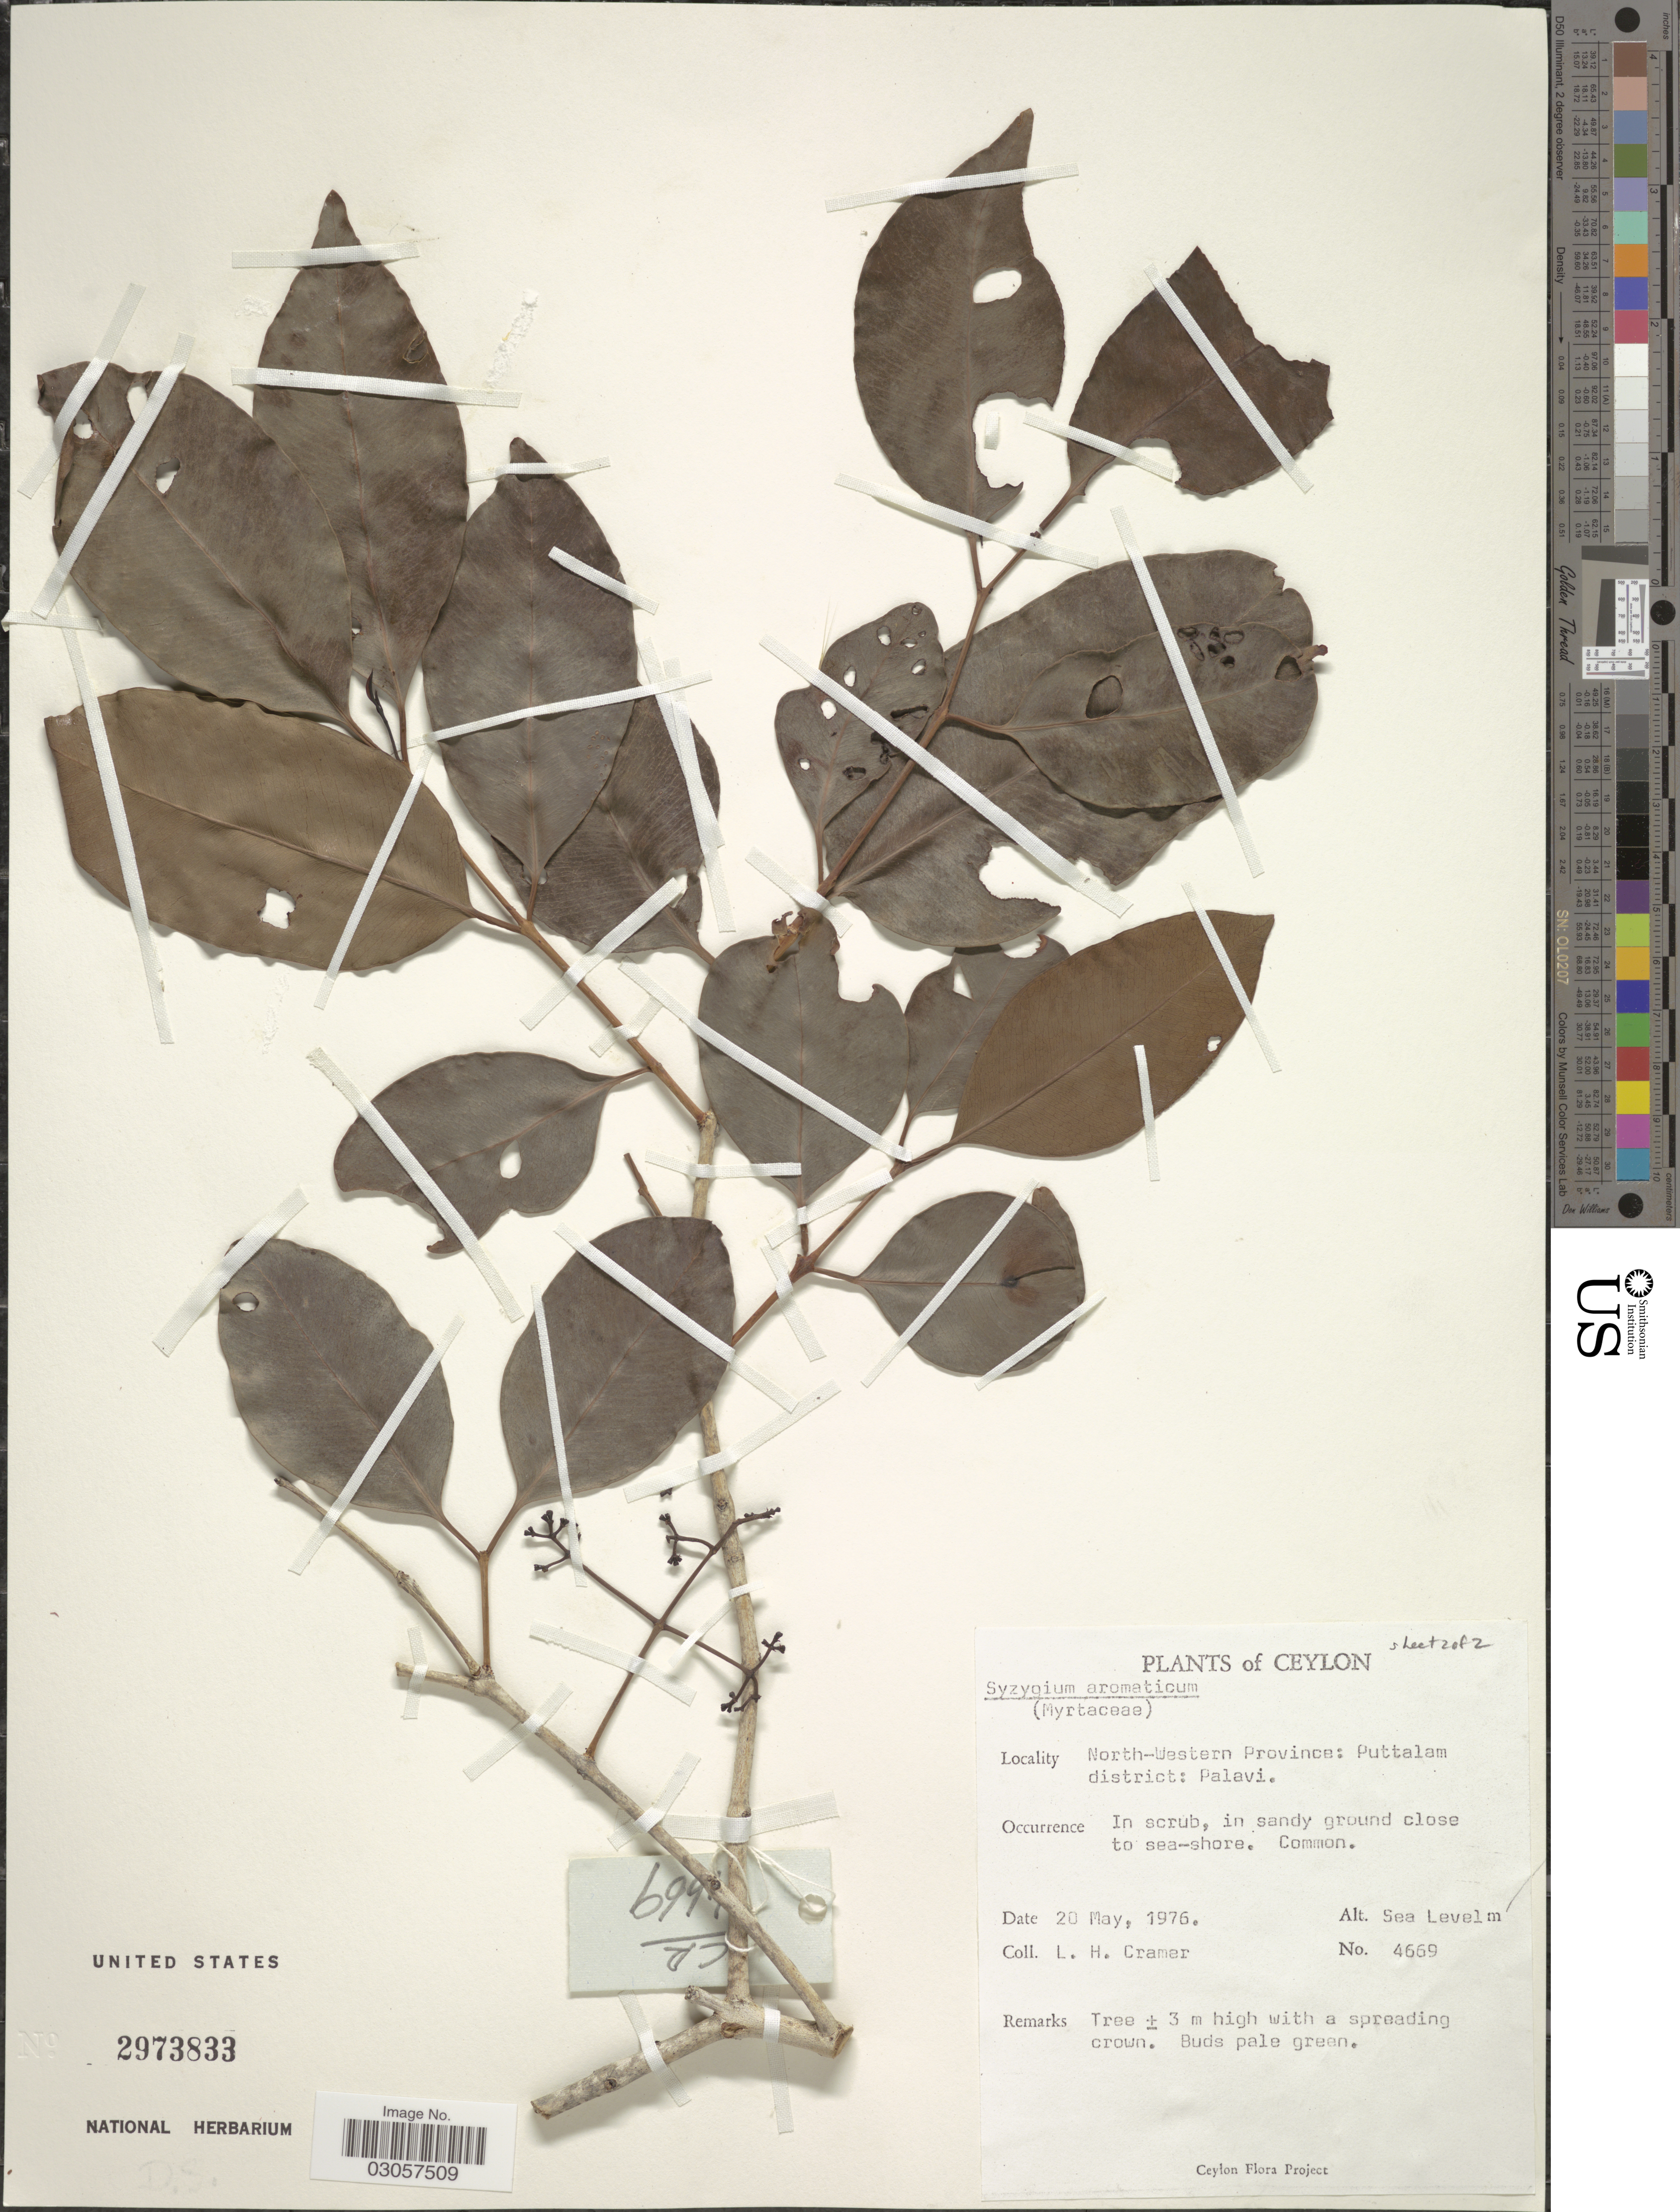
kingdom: Plantae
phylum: Tracheophyta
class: Magnoliopsida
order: Myrtales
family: Myrtaceae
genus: Syzygium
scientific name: Syzygium aromaticum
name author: (L.) Merr. & L.M. Perry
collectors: L. H. Cramer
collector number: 4669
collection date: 1976-05-20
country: Sri Lanka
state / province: North Western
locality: Ceylon, North-Western Province: Puttalam district: Palavi.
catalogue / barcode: US 2973833